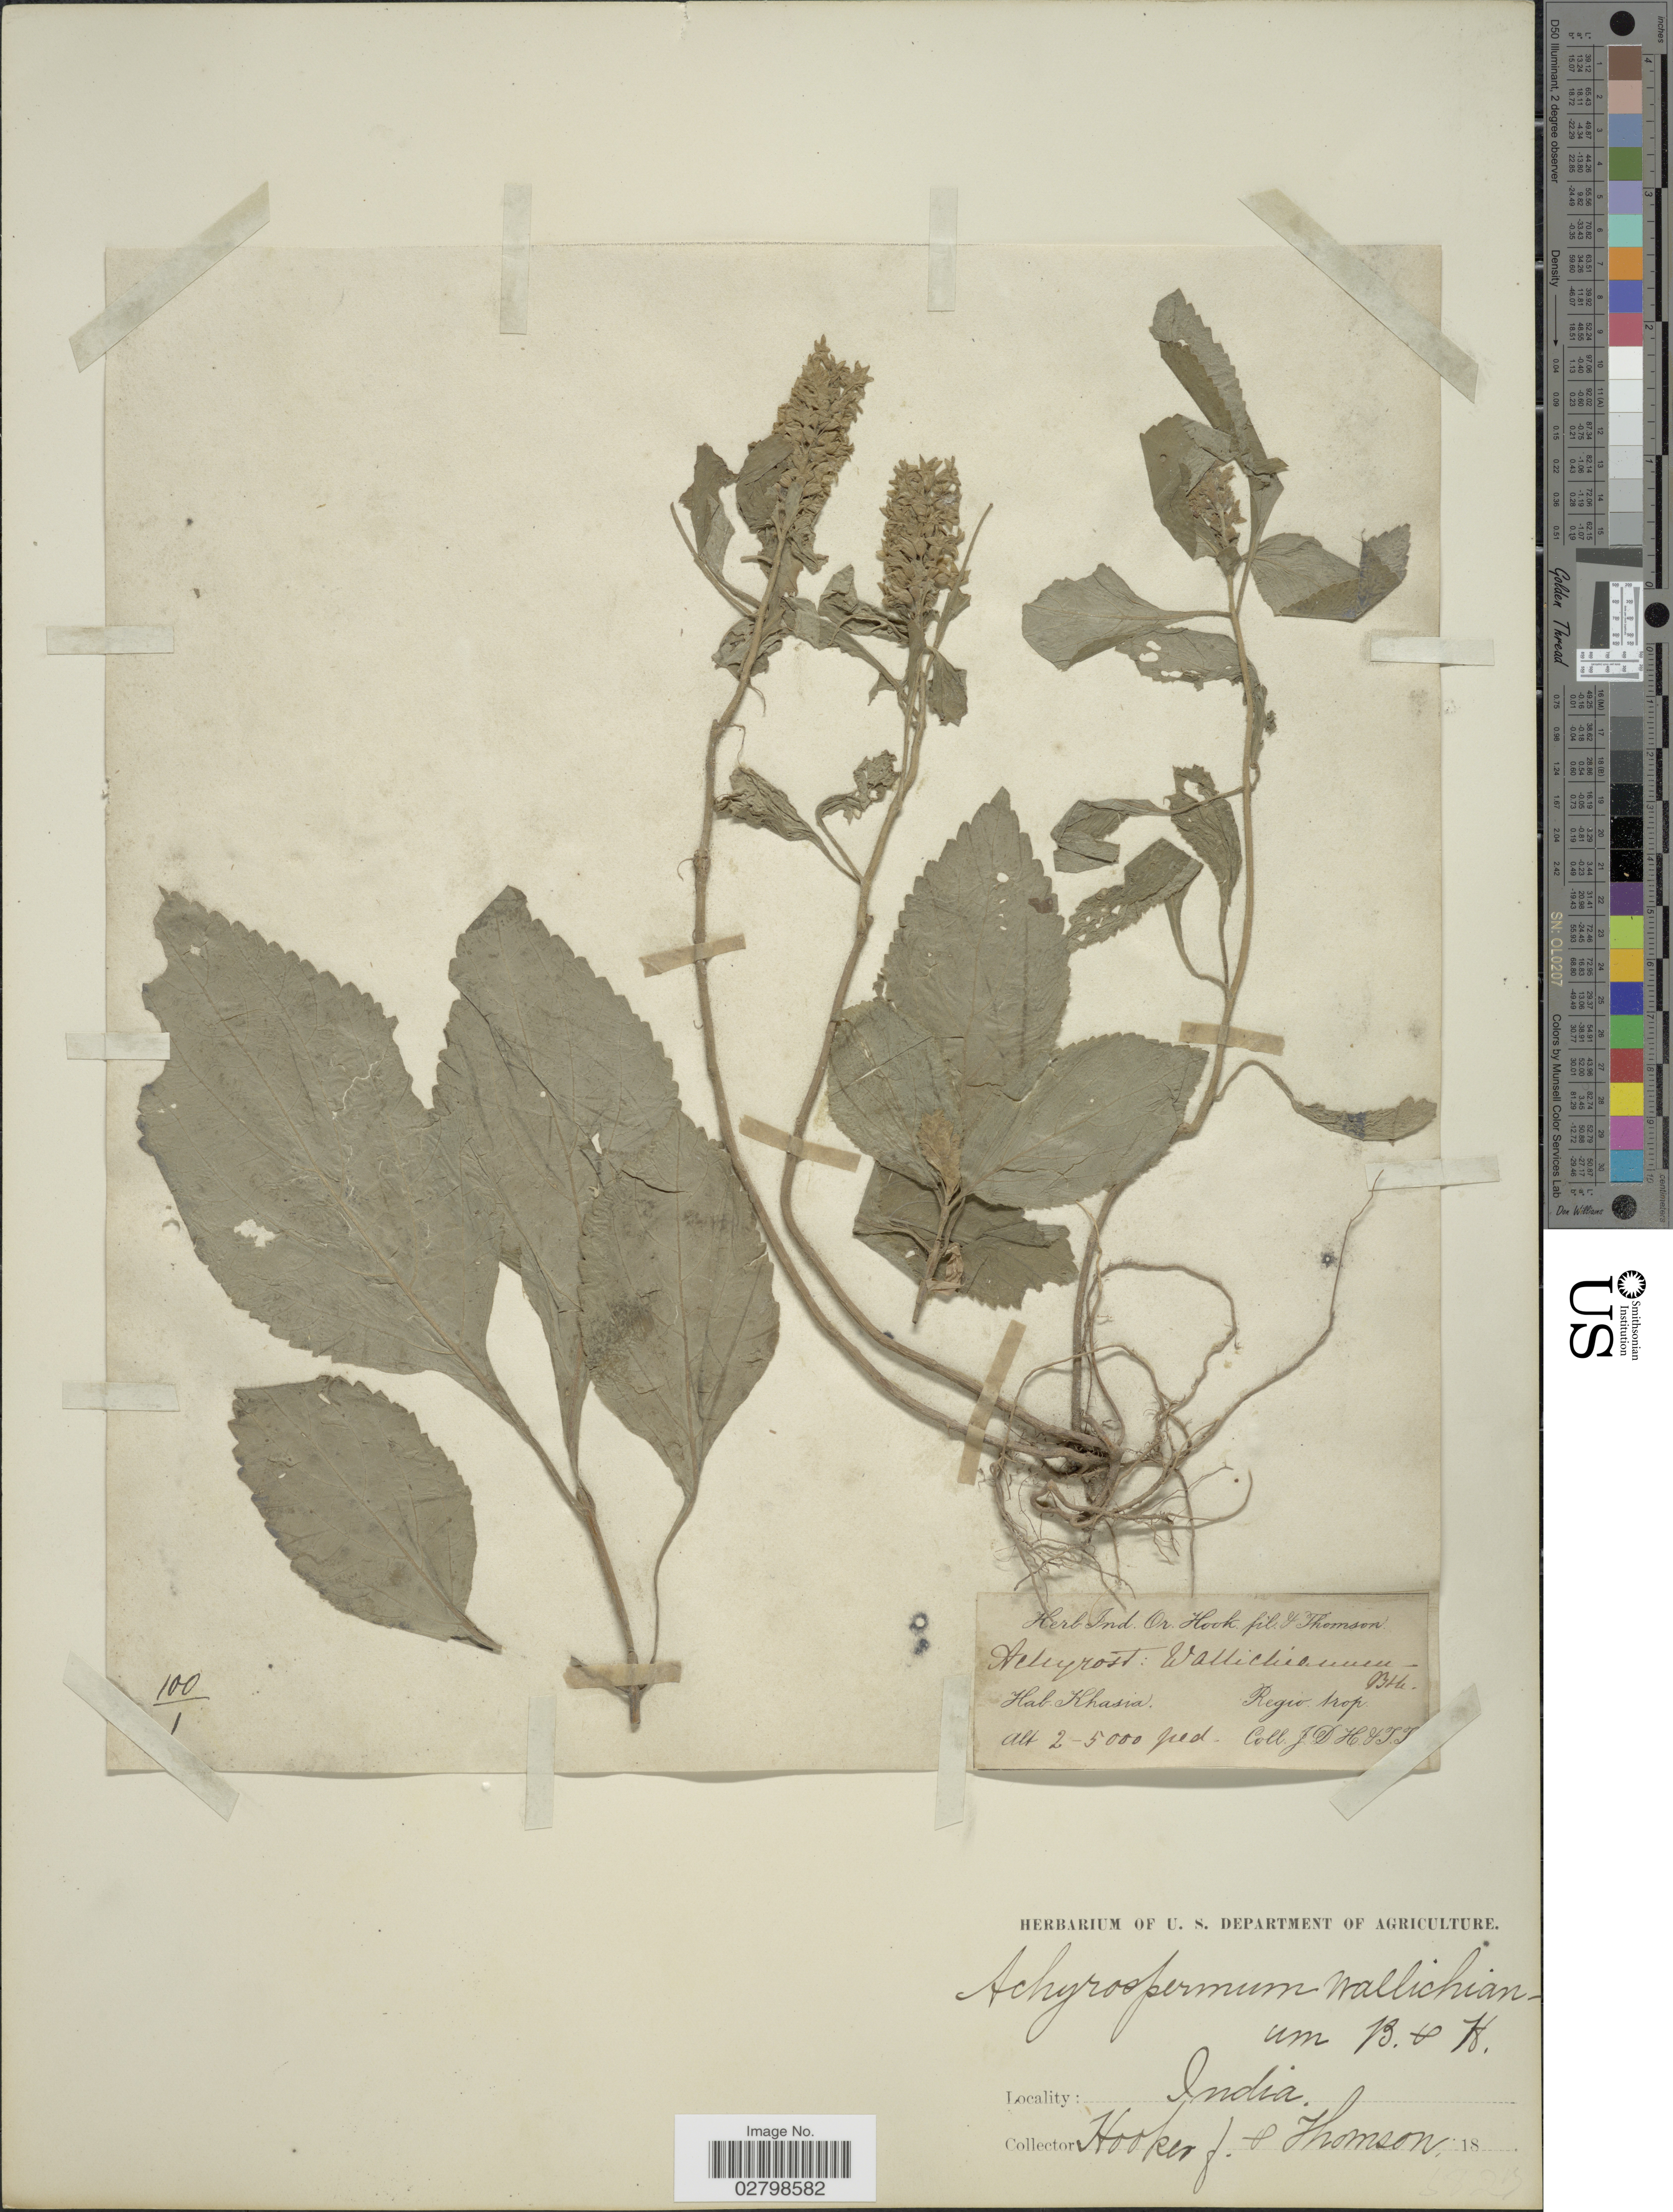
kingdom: Plantae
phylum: Tracheophyta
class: Magnoliopsida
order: Lamiales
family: Lamiaceae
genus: Achyrospermum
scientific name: Achyrospermum wallichianum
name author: (Benth.) Benth. ex Hook. f.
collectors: J. D. Hooker & T. Thomson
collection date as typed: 18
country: India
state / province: Meghalaya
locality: Khasia. Regio trop.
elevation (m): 610